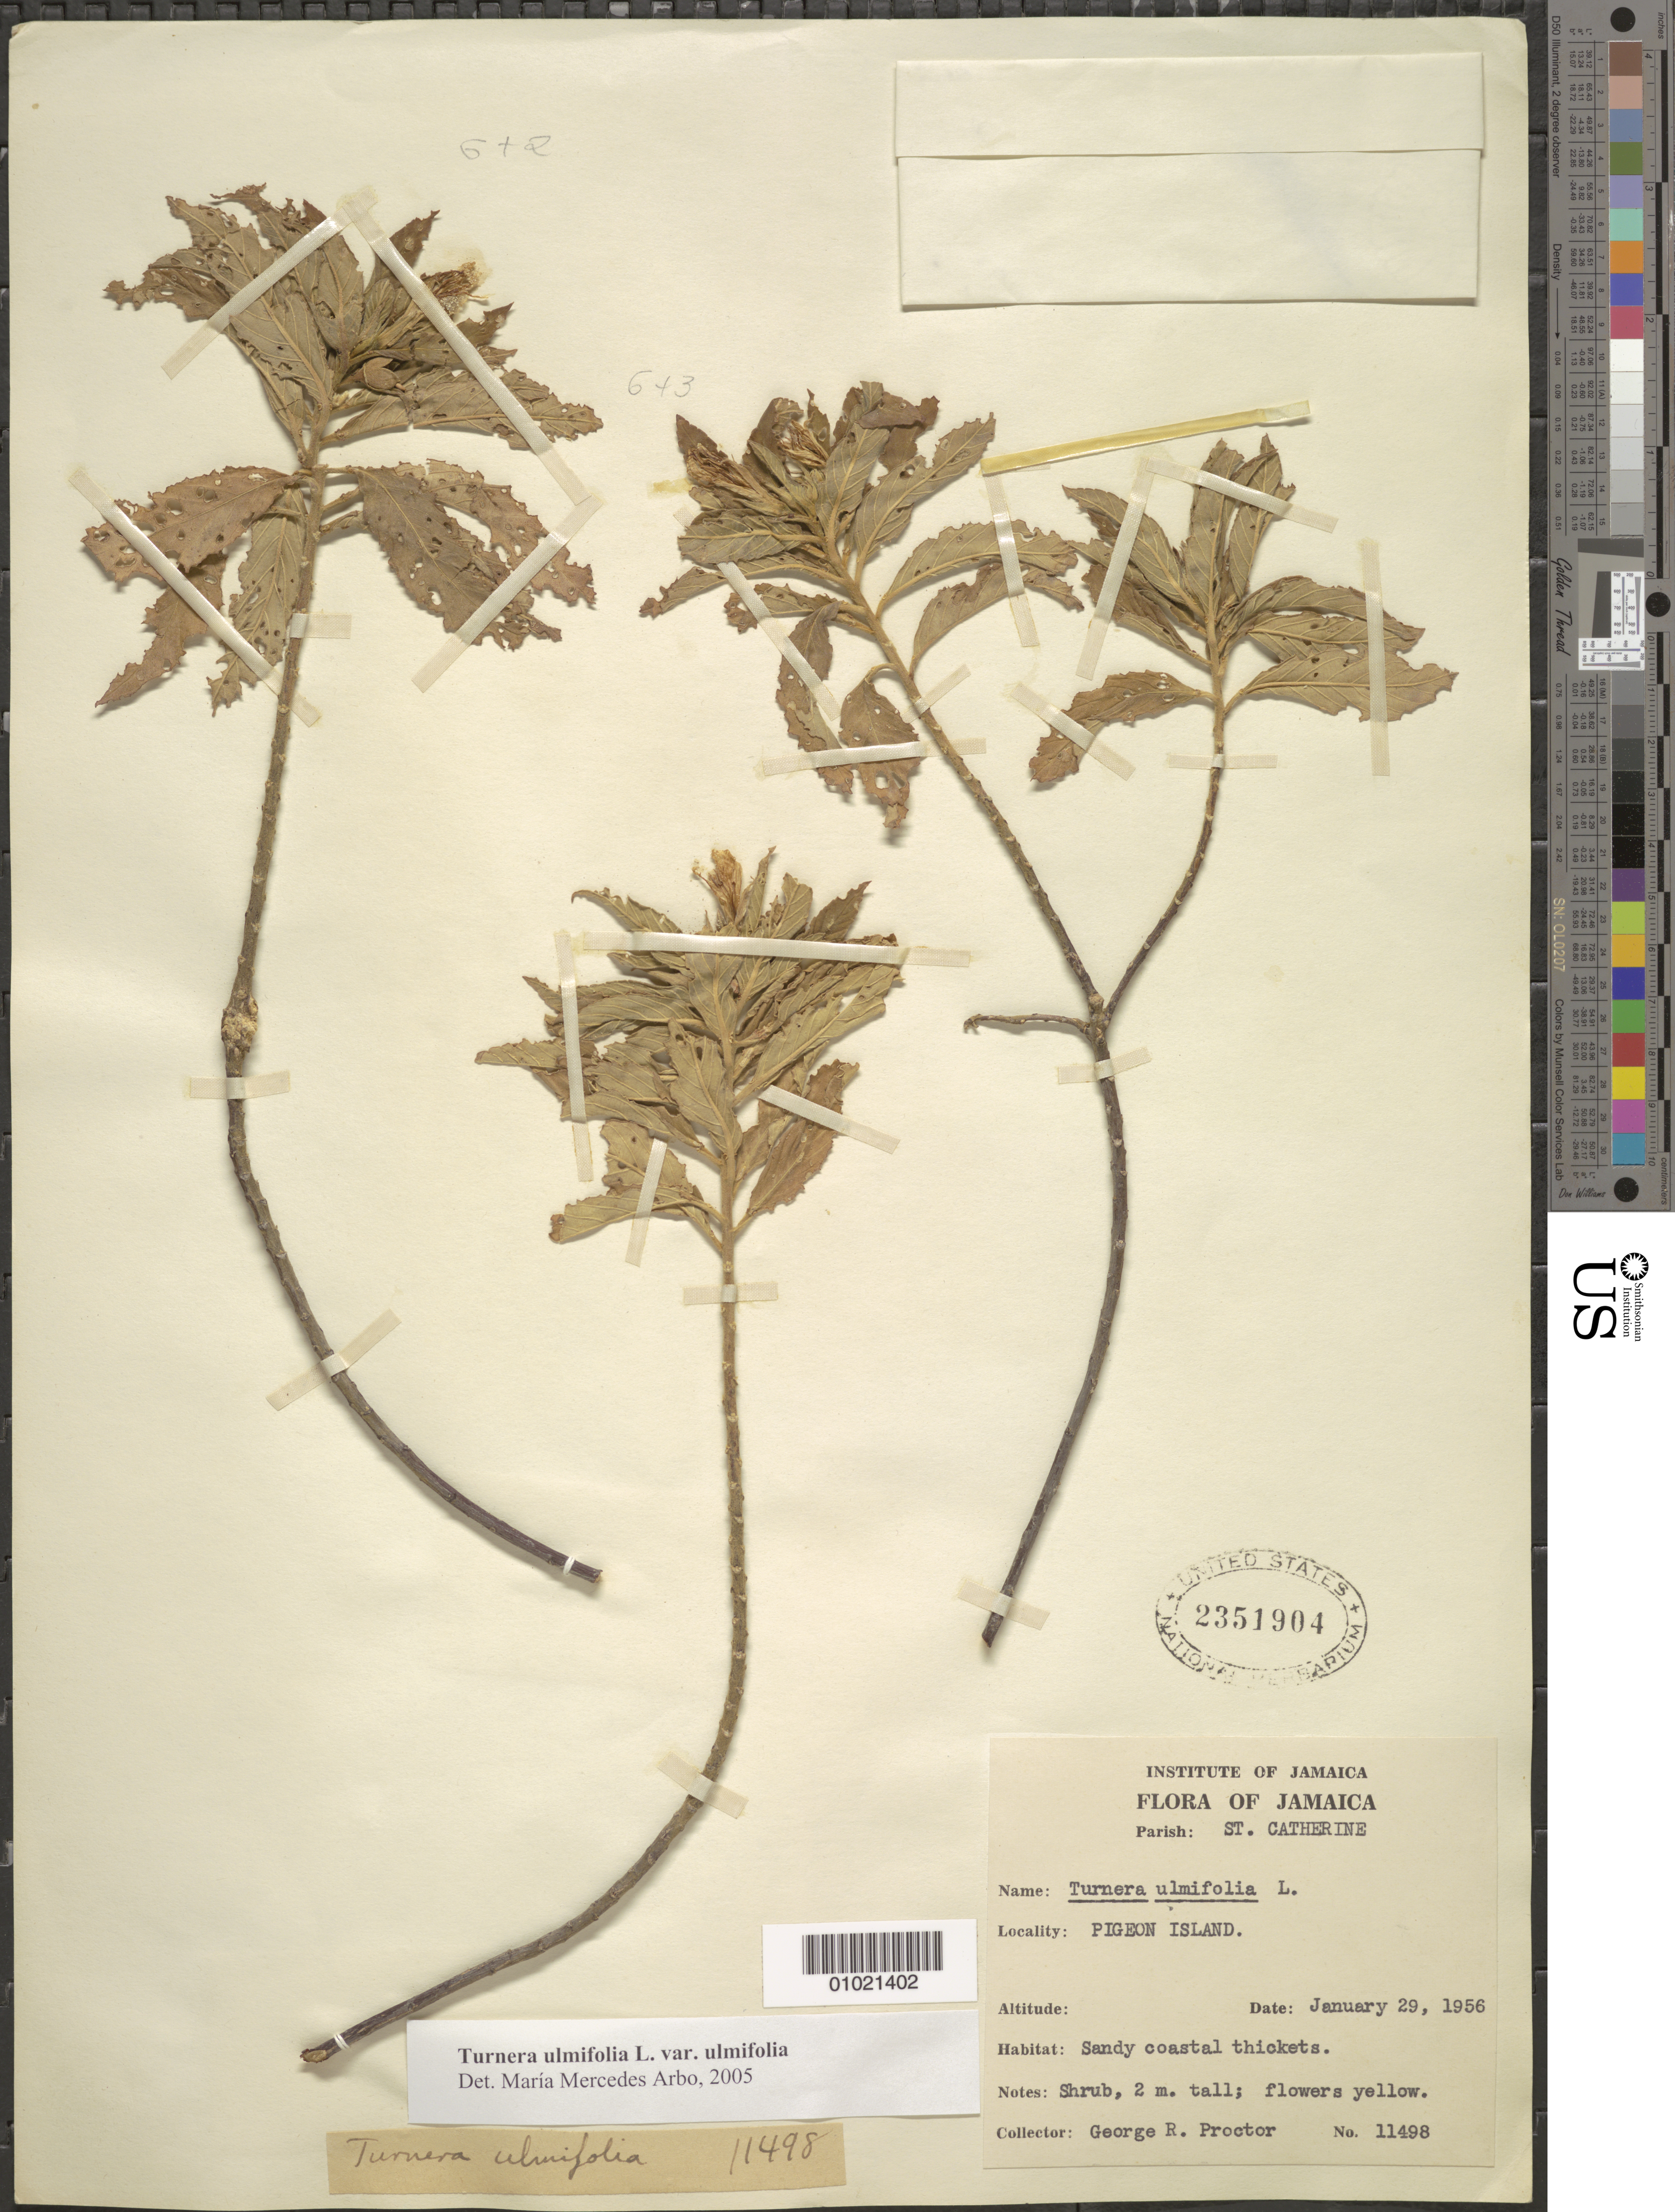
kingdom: Plantae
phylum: Tracheophyta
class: Magnoliopsida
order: Malpighiales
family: Turneraceae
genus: Turnera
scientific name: Turnera ulmifolia var. ulmifolia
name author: L.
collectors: G. R. Proctor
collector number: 11498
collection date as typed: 29 Jan 1956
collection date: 1956-01-29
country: Jamaica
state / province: Saint Catherine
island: Jamaica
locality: Pigeon Island. Sandy coastal thickets.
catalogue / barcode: US 2351904